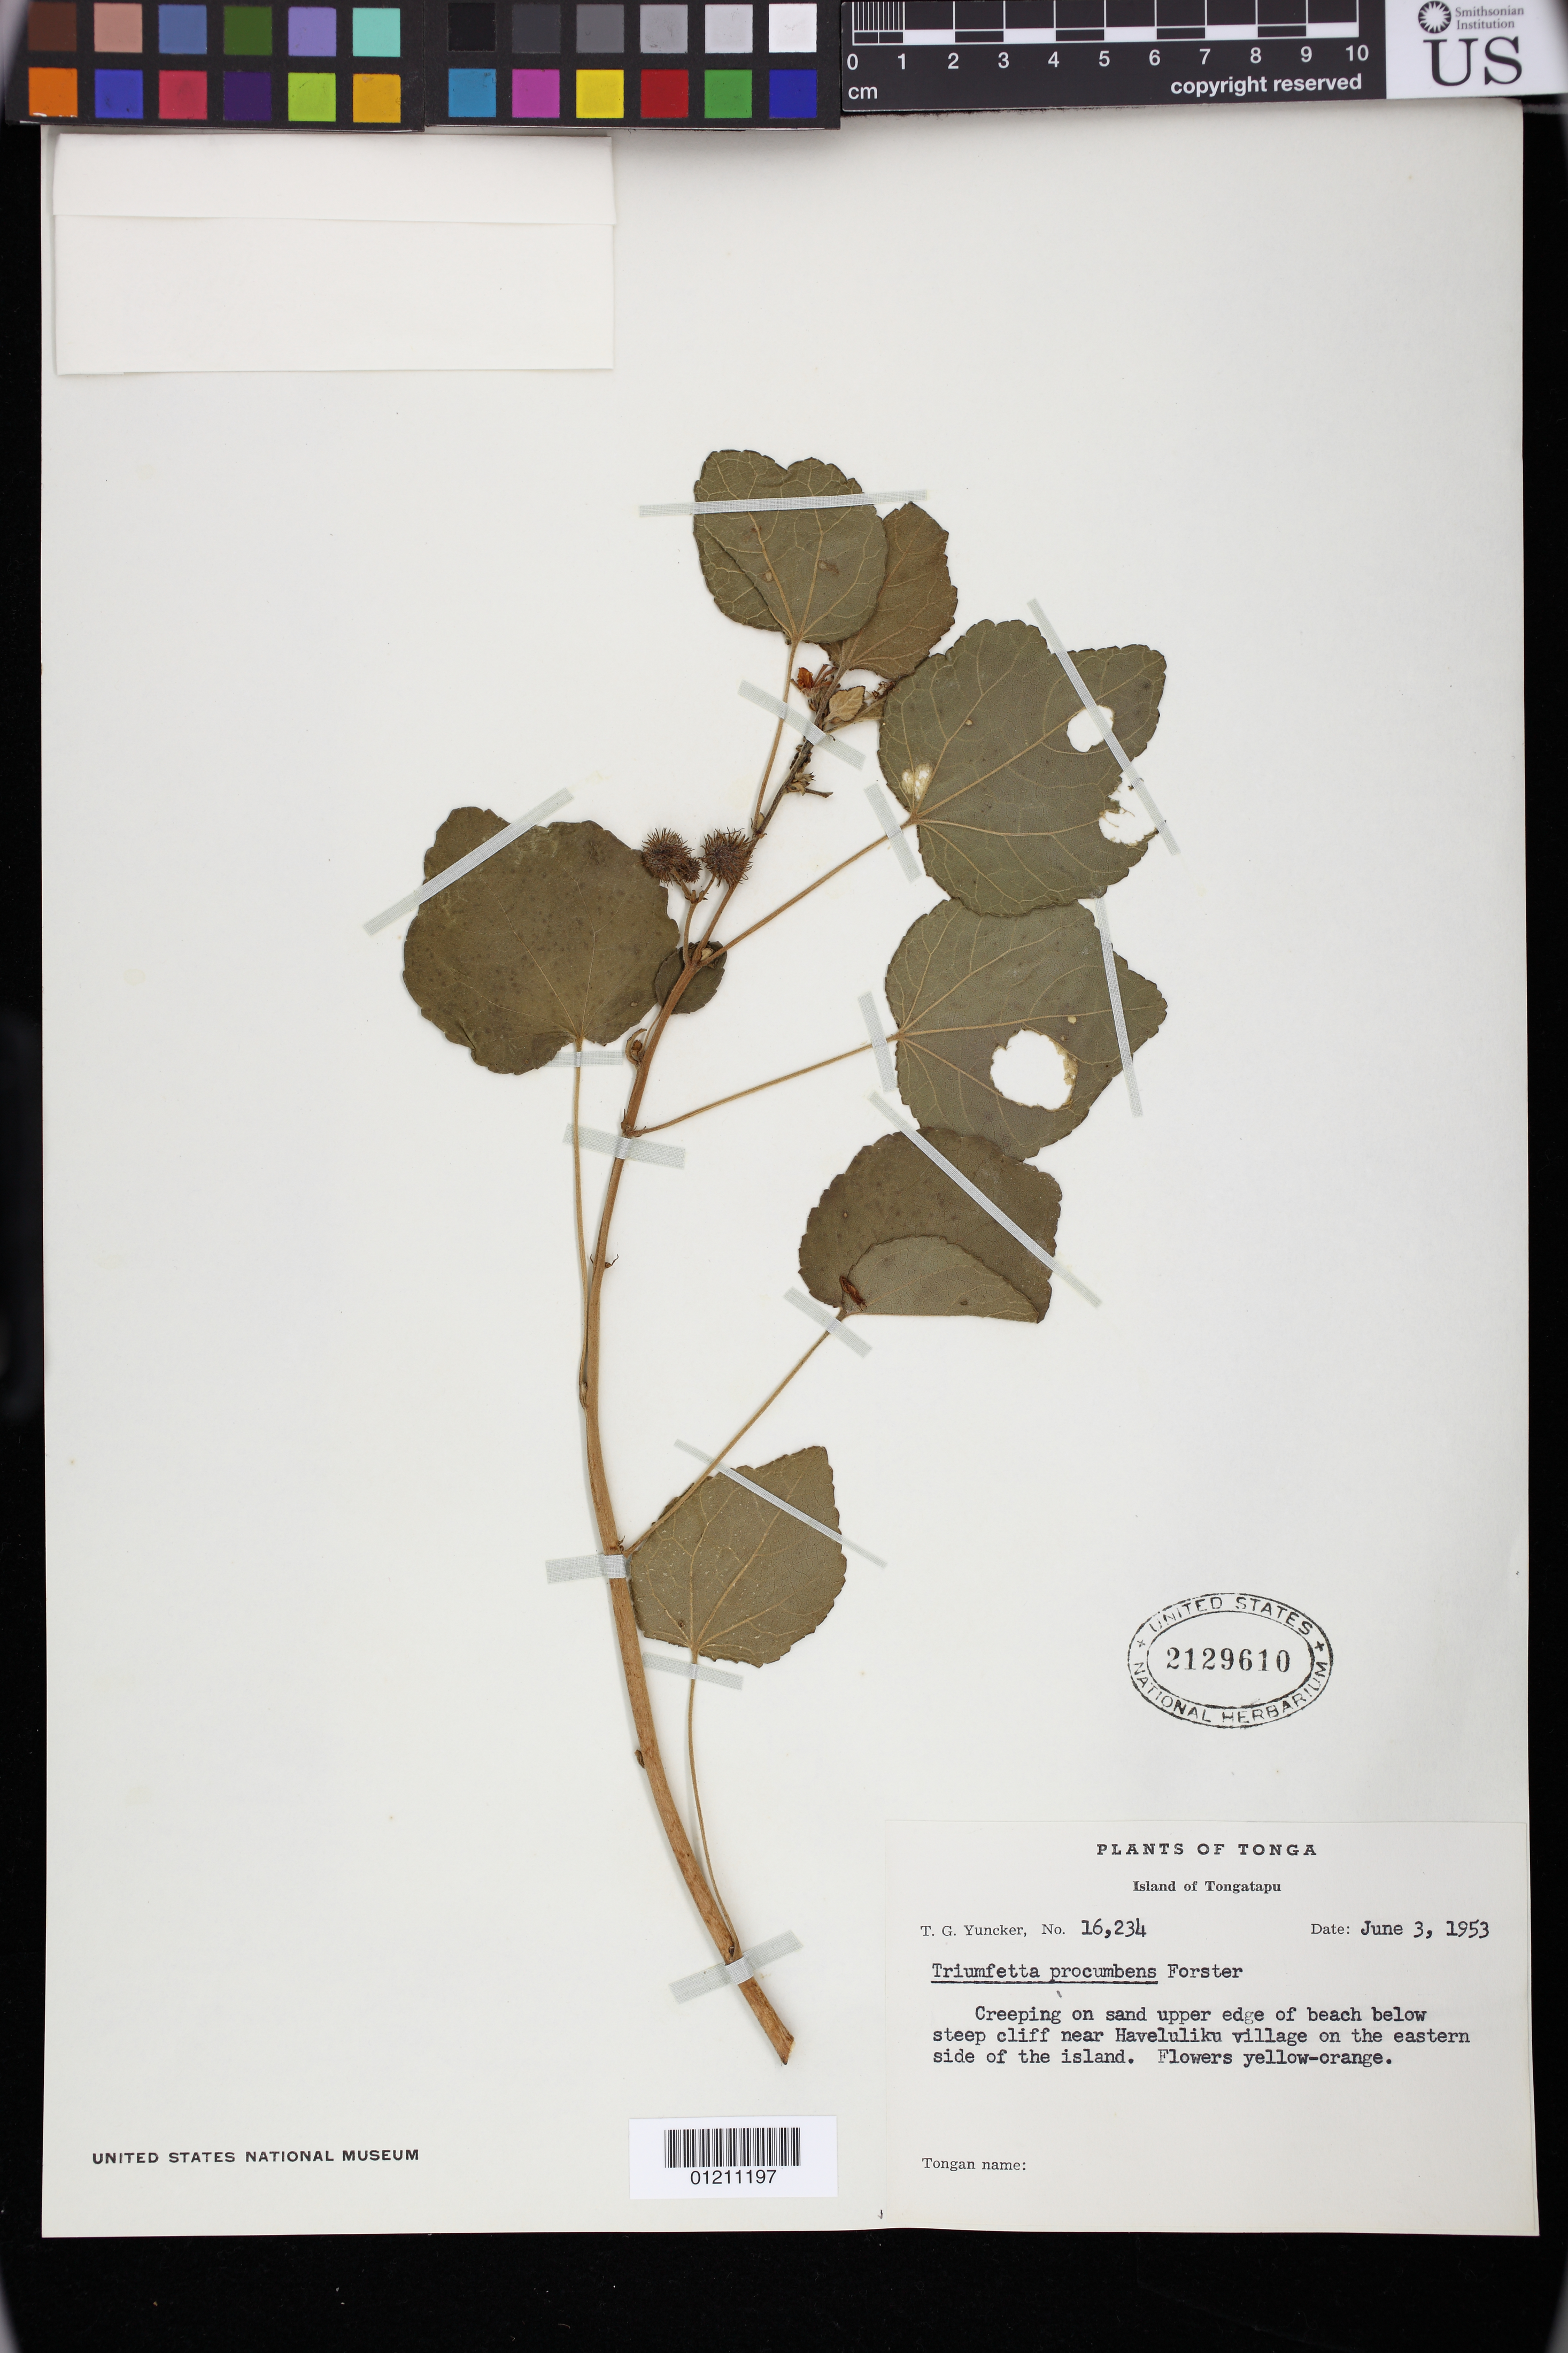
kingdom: Plantae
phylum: Tracheophyta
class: Magnoliopsida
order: Malvales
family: Malvaceae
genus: Triumfetta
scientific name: Triumfetta procumbens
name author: G. Forst.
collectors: T. G. Yuncker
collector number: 16234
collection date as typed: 06 Mar 1953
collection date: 1953-03-06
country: Tonga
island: Tongatapu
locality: Tonga: Tongatapu. Creeping on sand upper edge of beach below steep cliff near Haveluliku village on the eastern side of the island.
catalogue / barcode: US 2129610